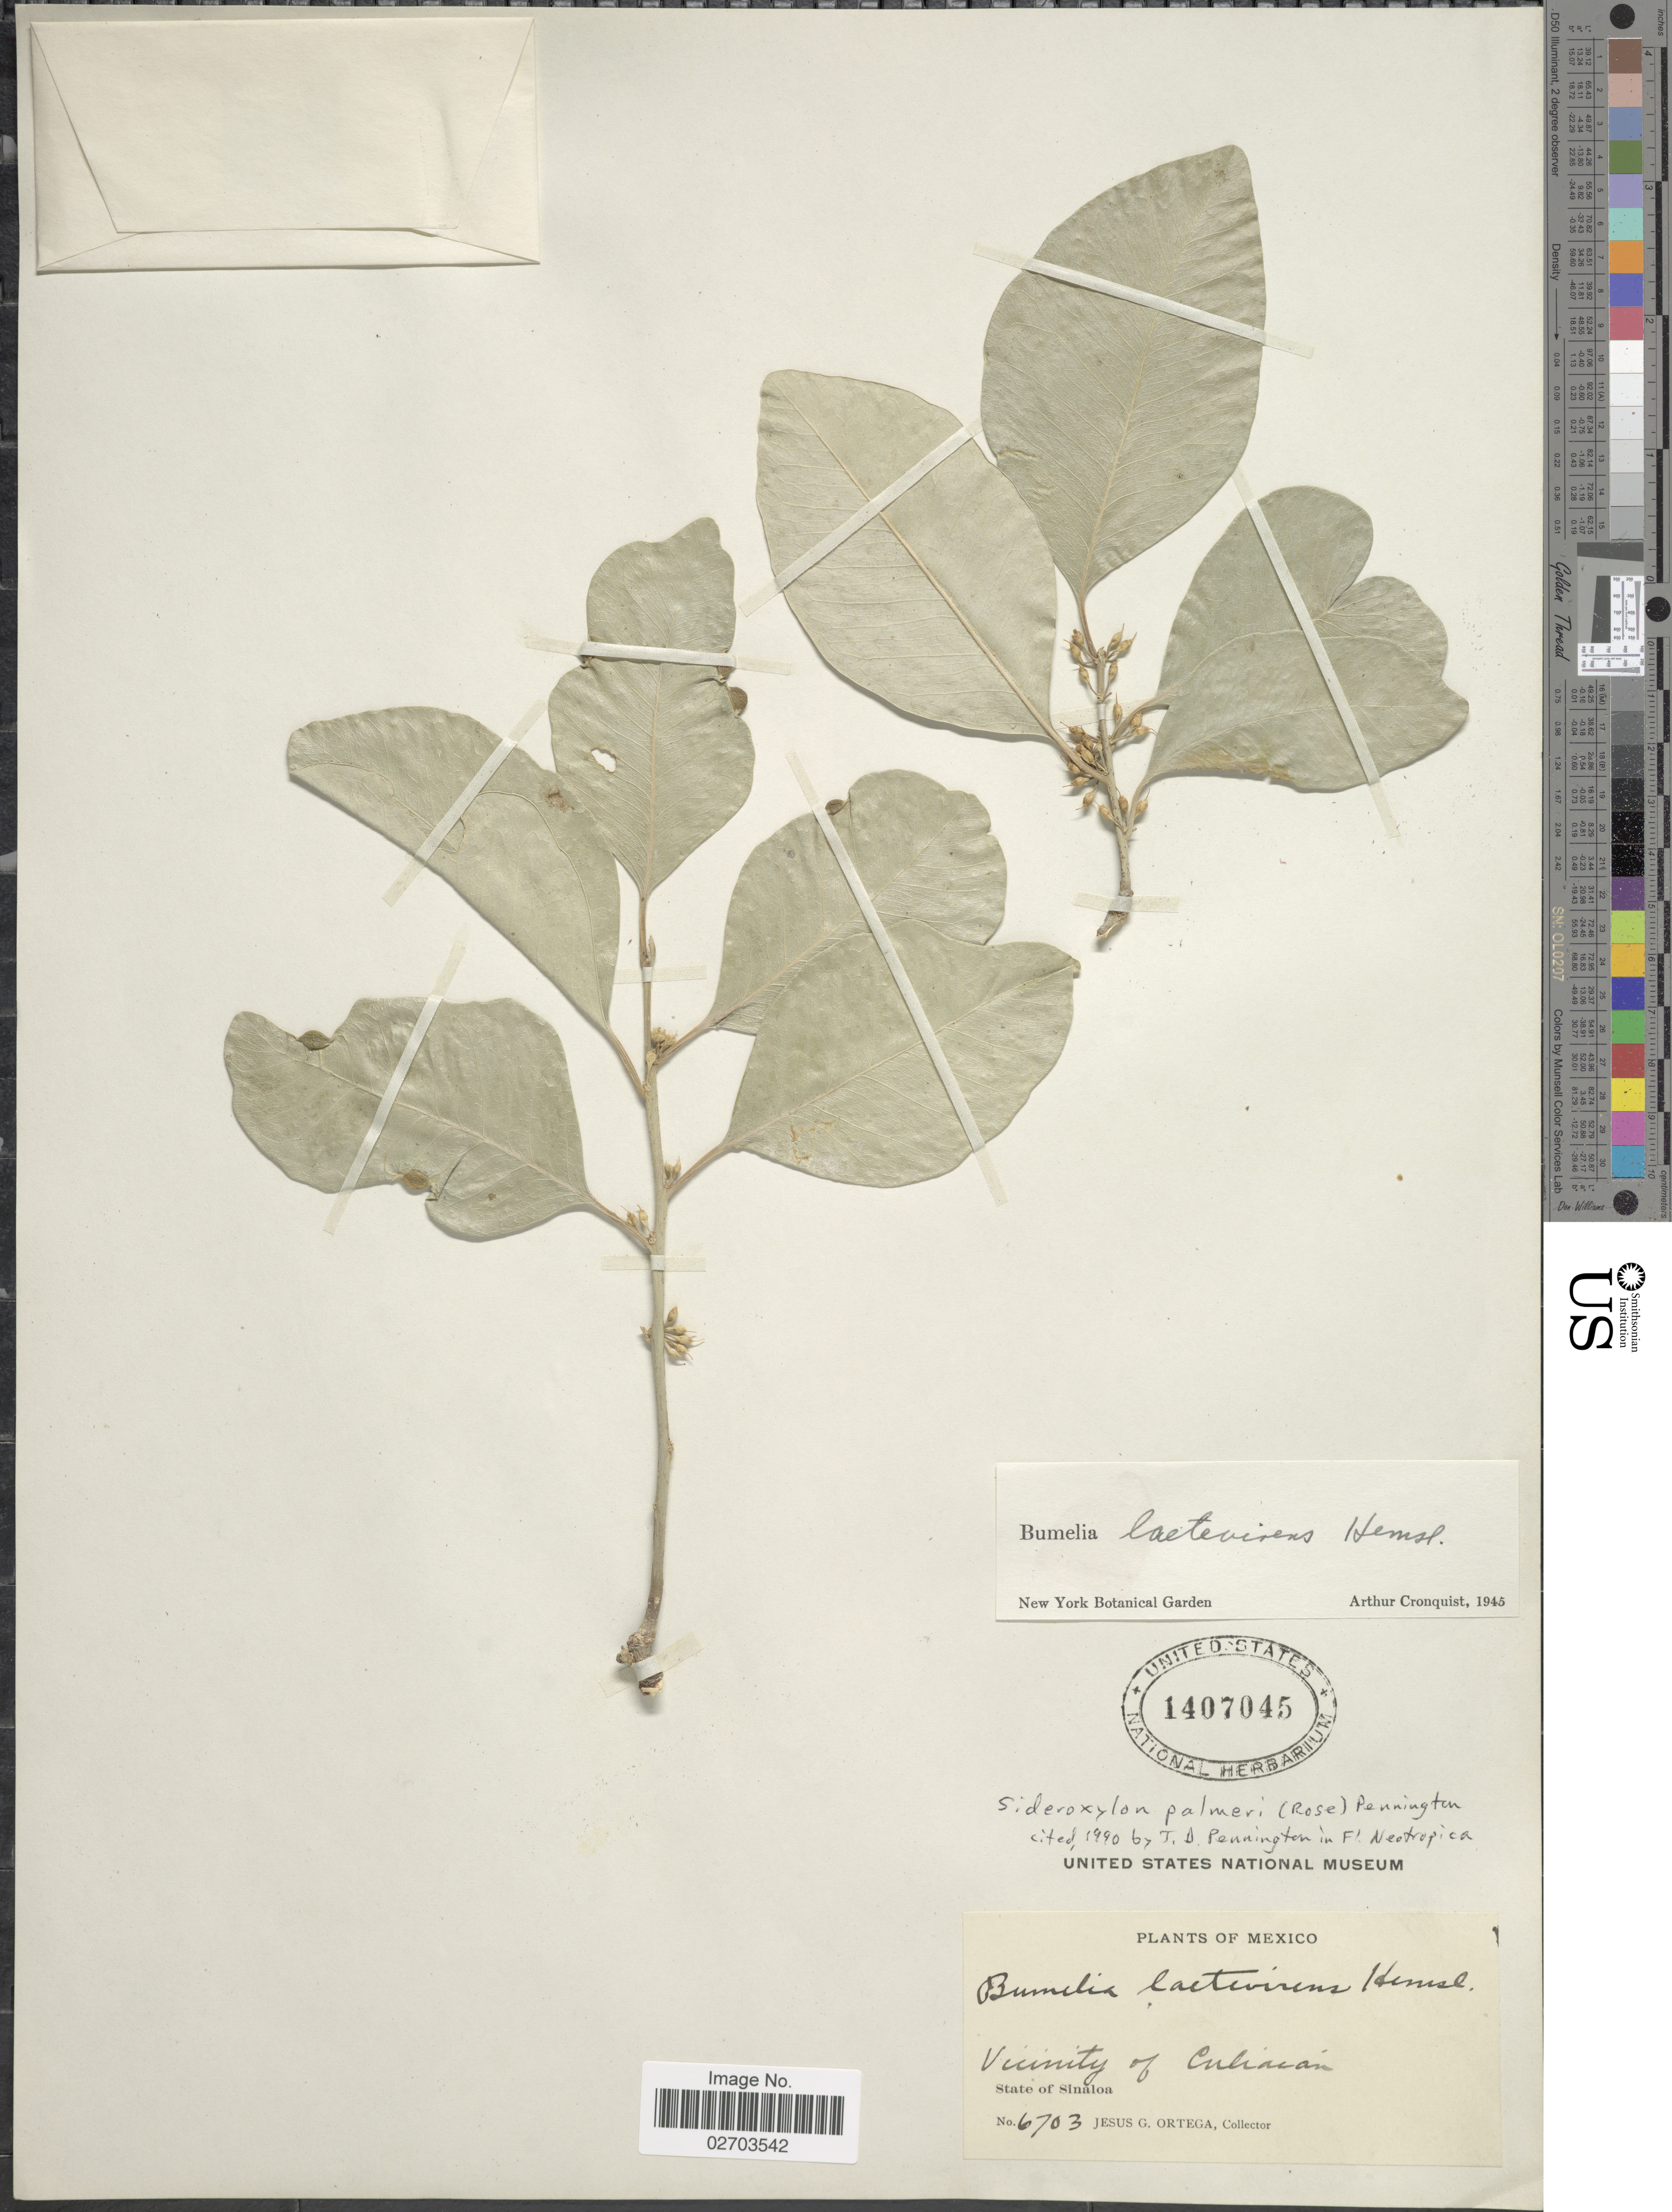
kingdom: Plantae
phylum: Tracheophyta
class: Magnoliopsida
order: Ericales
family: Sapotaceae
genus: Sideroxylon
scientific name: Sideroxylon palmeri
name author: (Rose) T.D. Penn.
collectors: J. Ortega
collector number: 6703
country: Mexico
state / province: Sinaloa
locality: Vicinity of Culiacan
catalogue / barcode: US 1407045